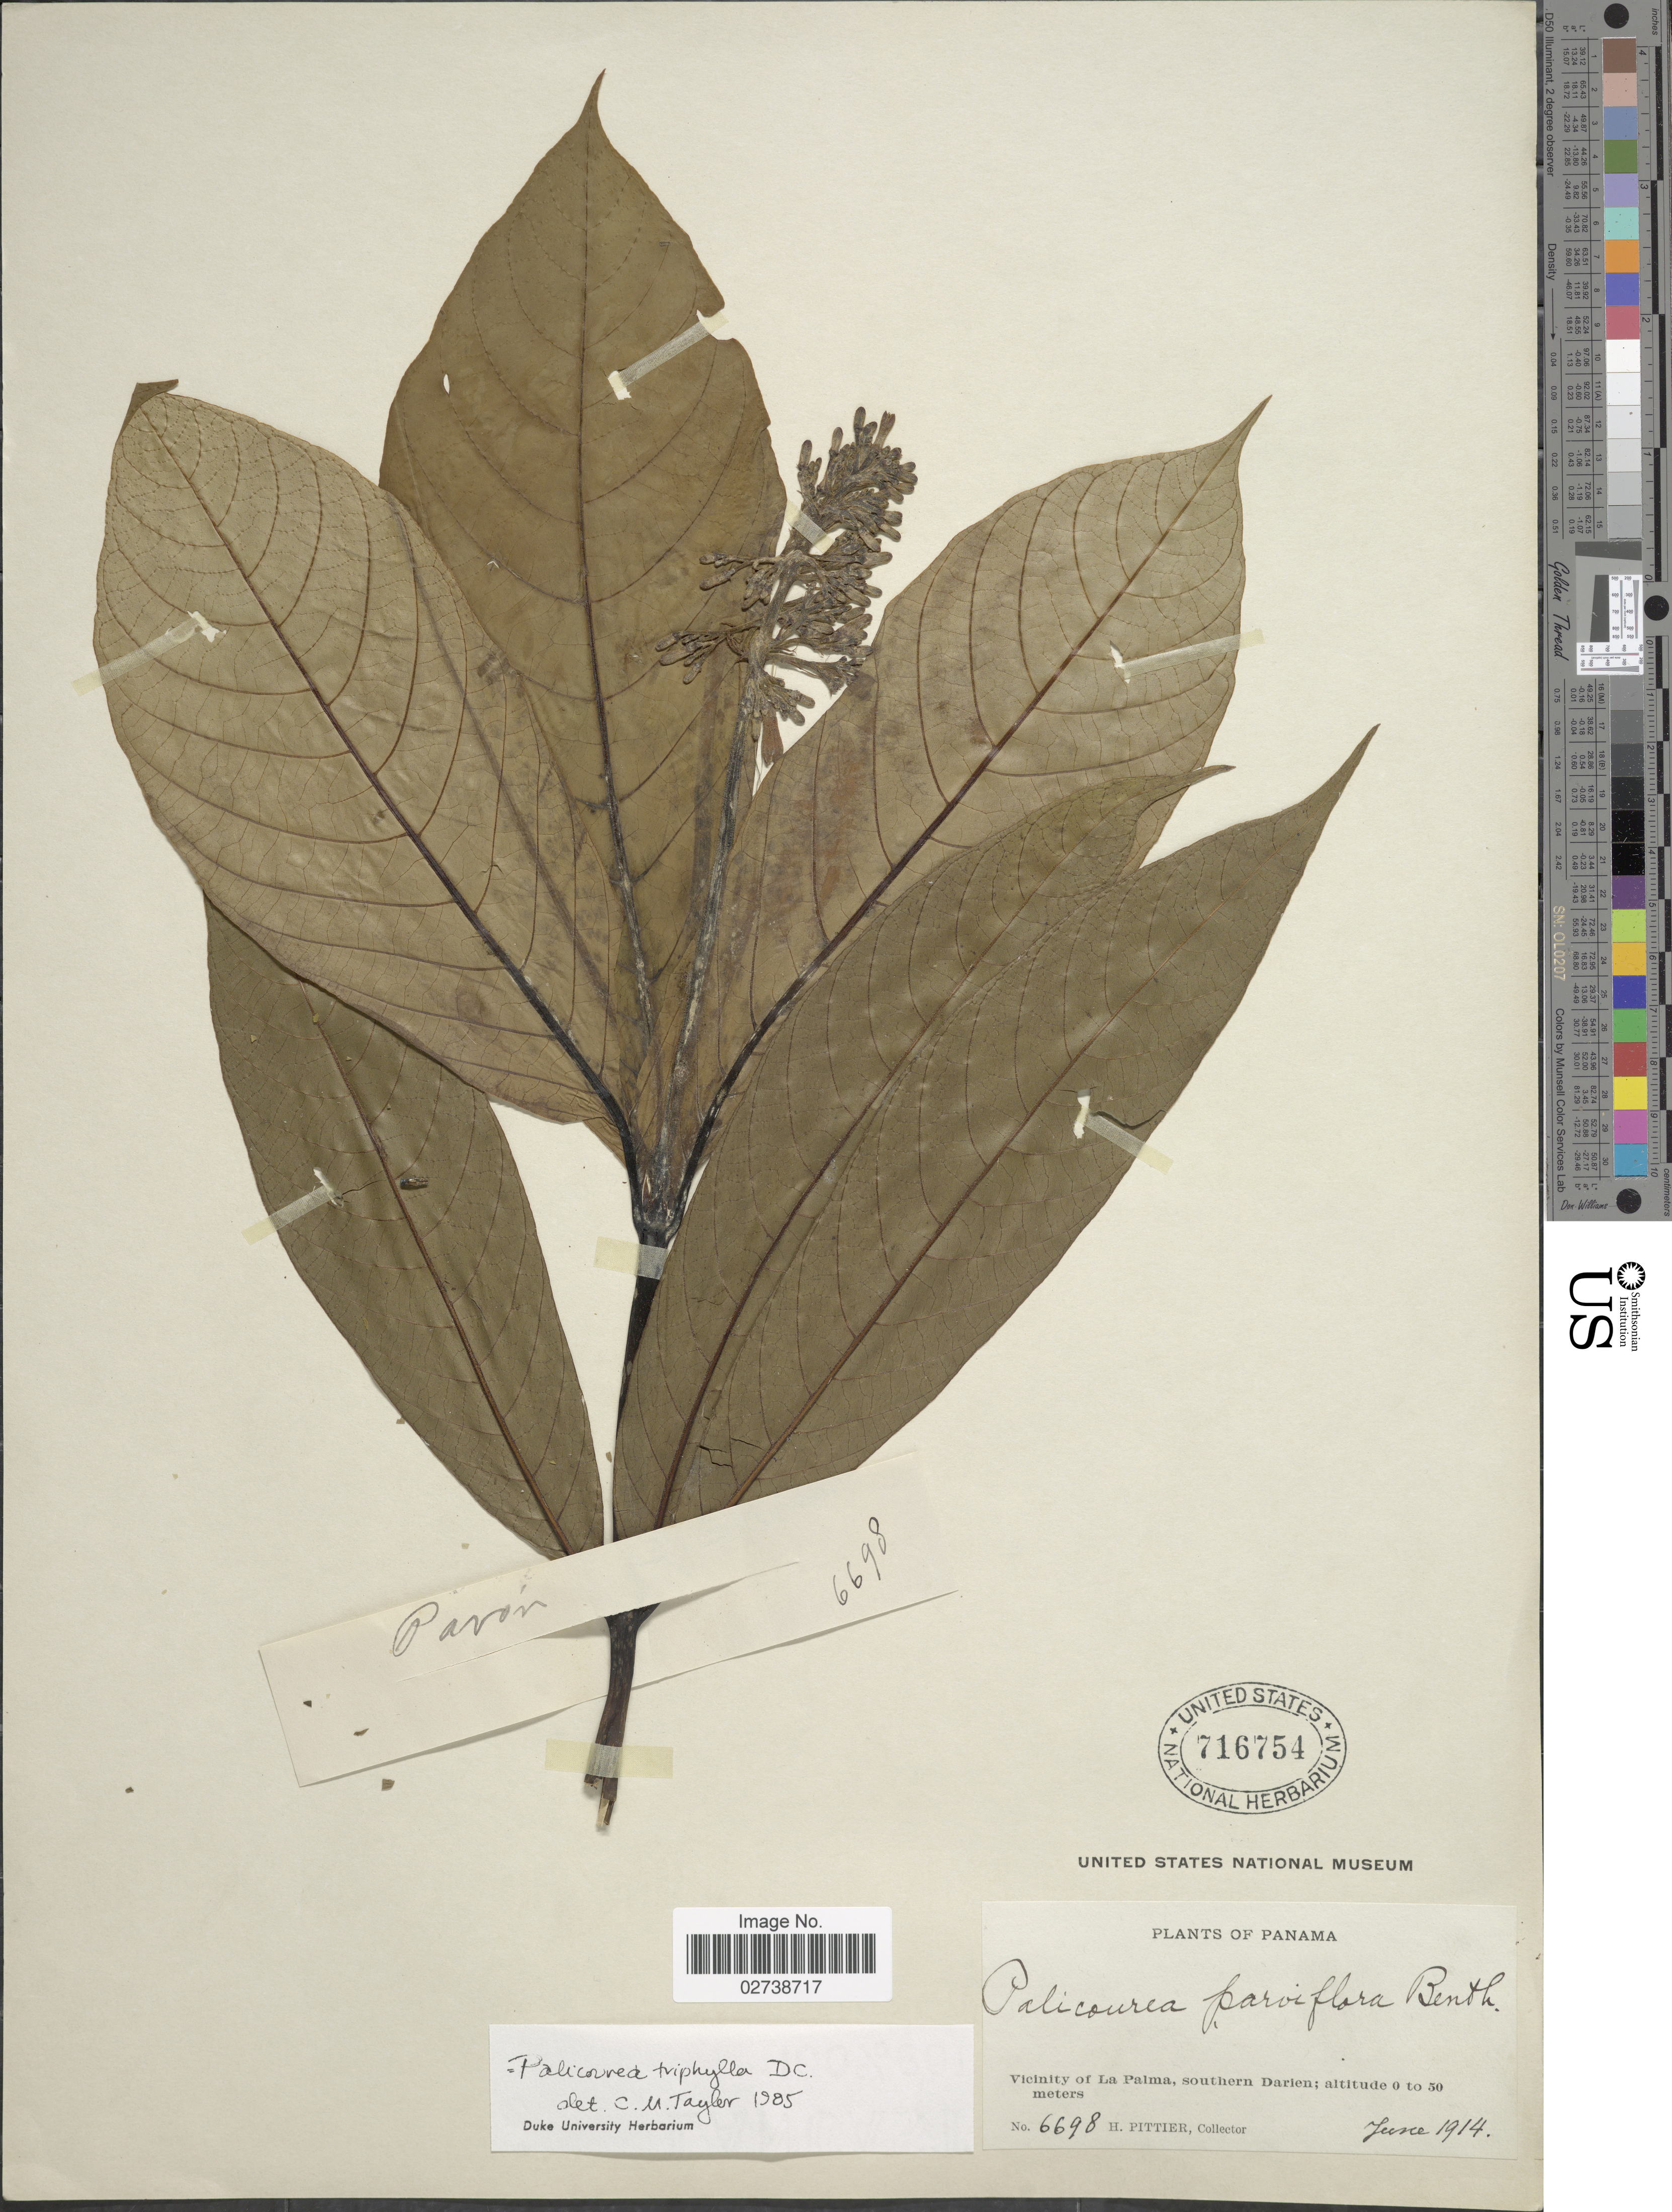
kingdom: Plantae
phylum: Tracheophyta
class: Magnoliopsida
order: Gentianales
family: Rubiaceae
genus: Palicourea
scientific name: Palicourea triphylla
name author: DC.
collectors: H. F. Pittier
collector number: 6698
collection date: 1914-06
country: Panama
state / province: Darién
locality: Vicinity of La Palma, southern Darien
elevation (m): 0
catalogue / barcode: US 716754